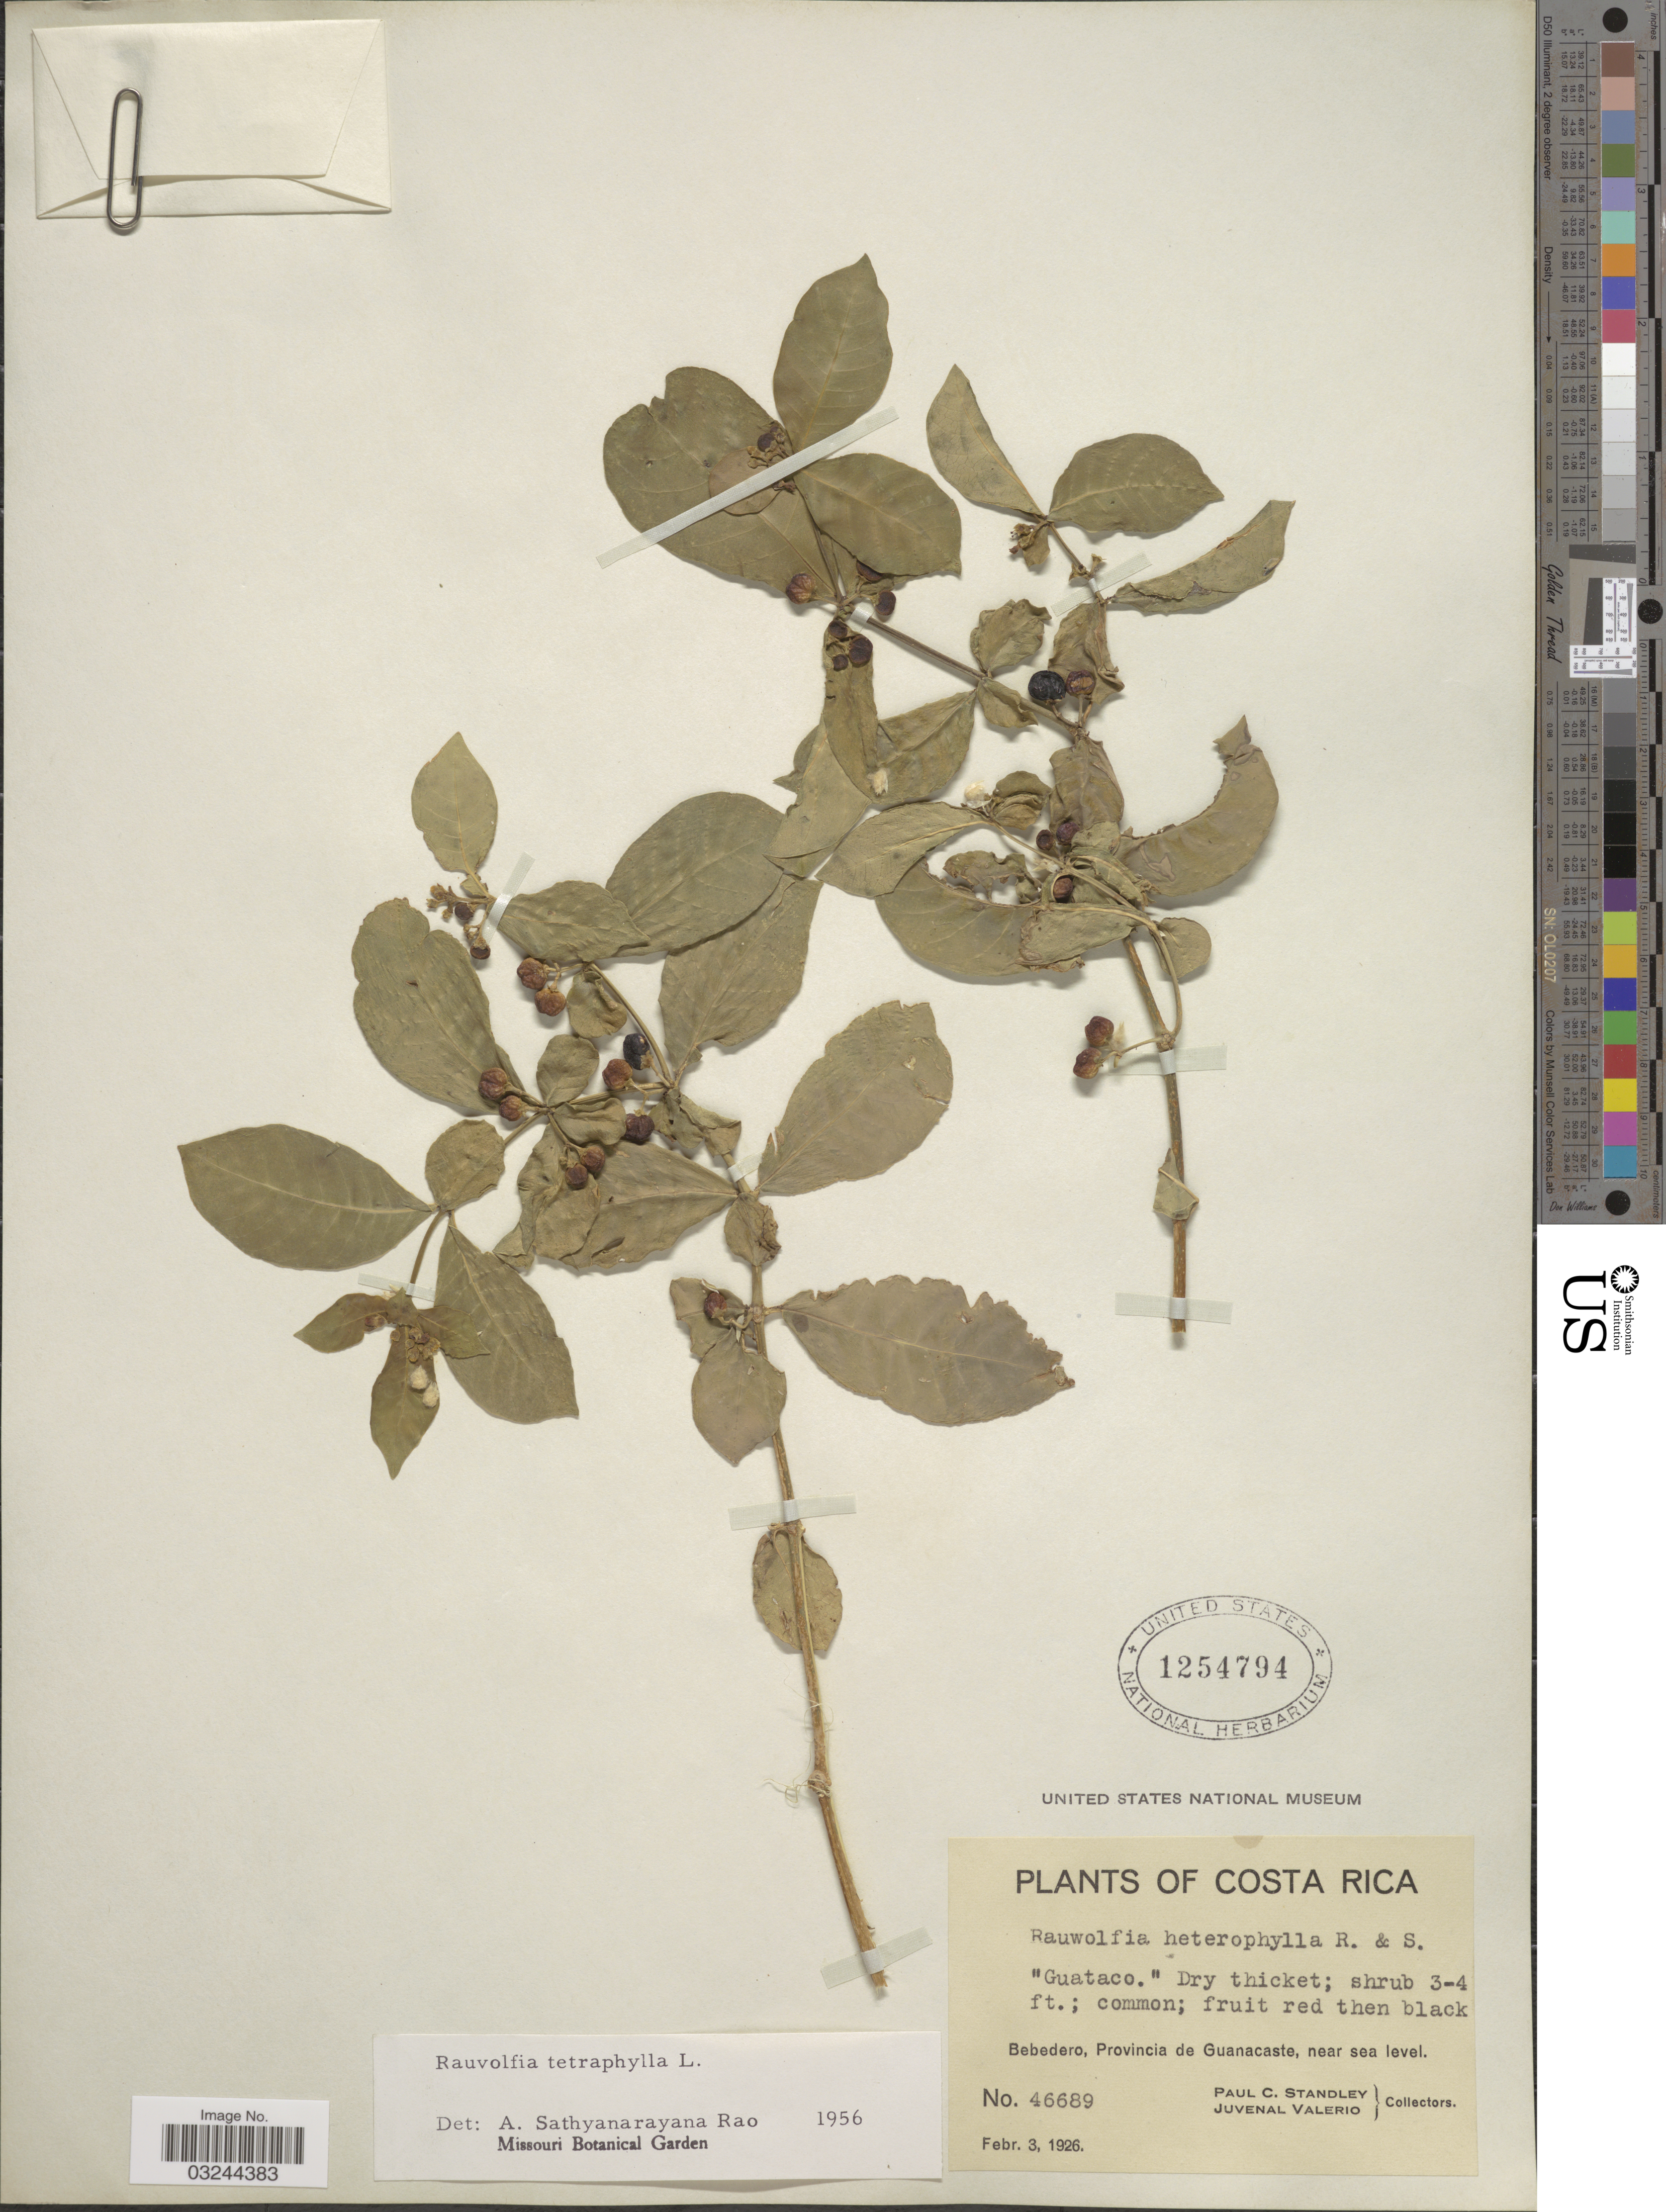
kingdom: Plantae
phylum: Tracheophyta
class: Magnoliopsida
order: Gentianales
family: Apocynaceae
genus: Rauvolfia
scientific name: Rauvolfia tetraphylla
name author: L.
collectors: P. C. Standley & J. Valerio R.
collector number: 46689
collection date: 1926-02-03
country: Costa Rica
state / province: Guanacaste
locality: Bebedero, Provincia de Guanacaste.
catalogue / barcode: US 1254794